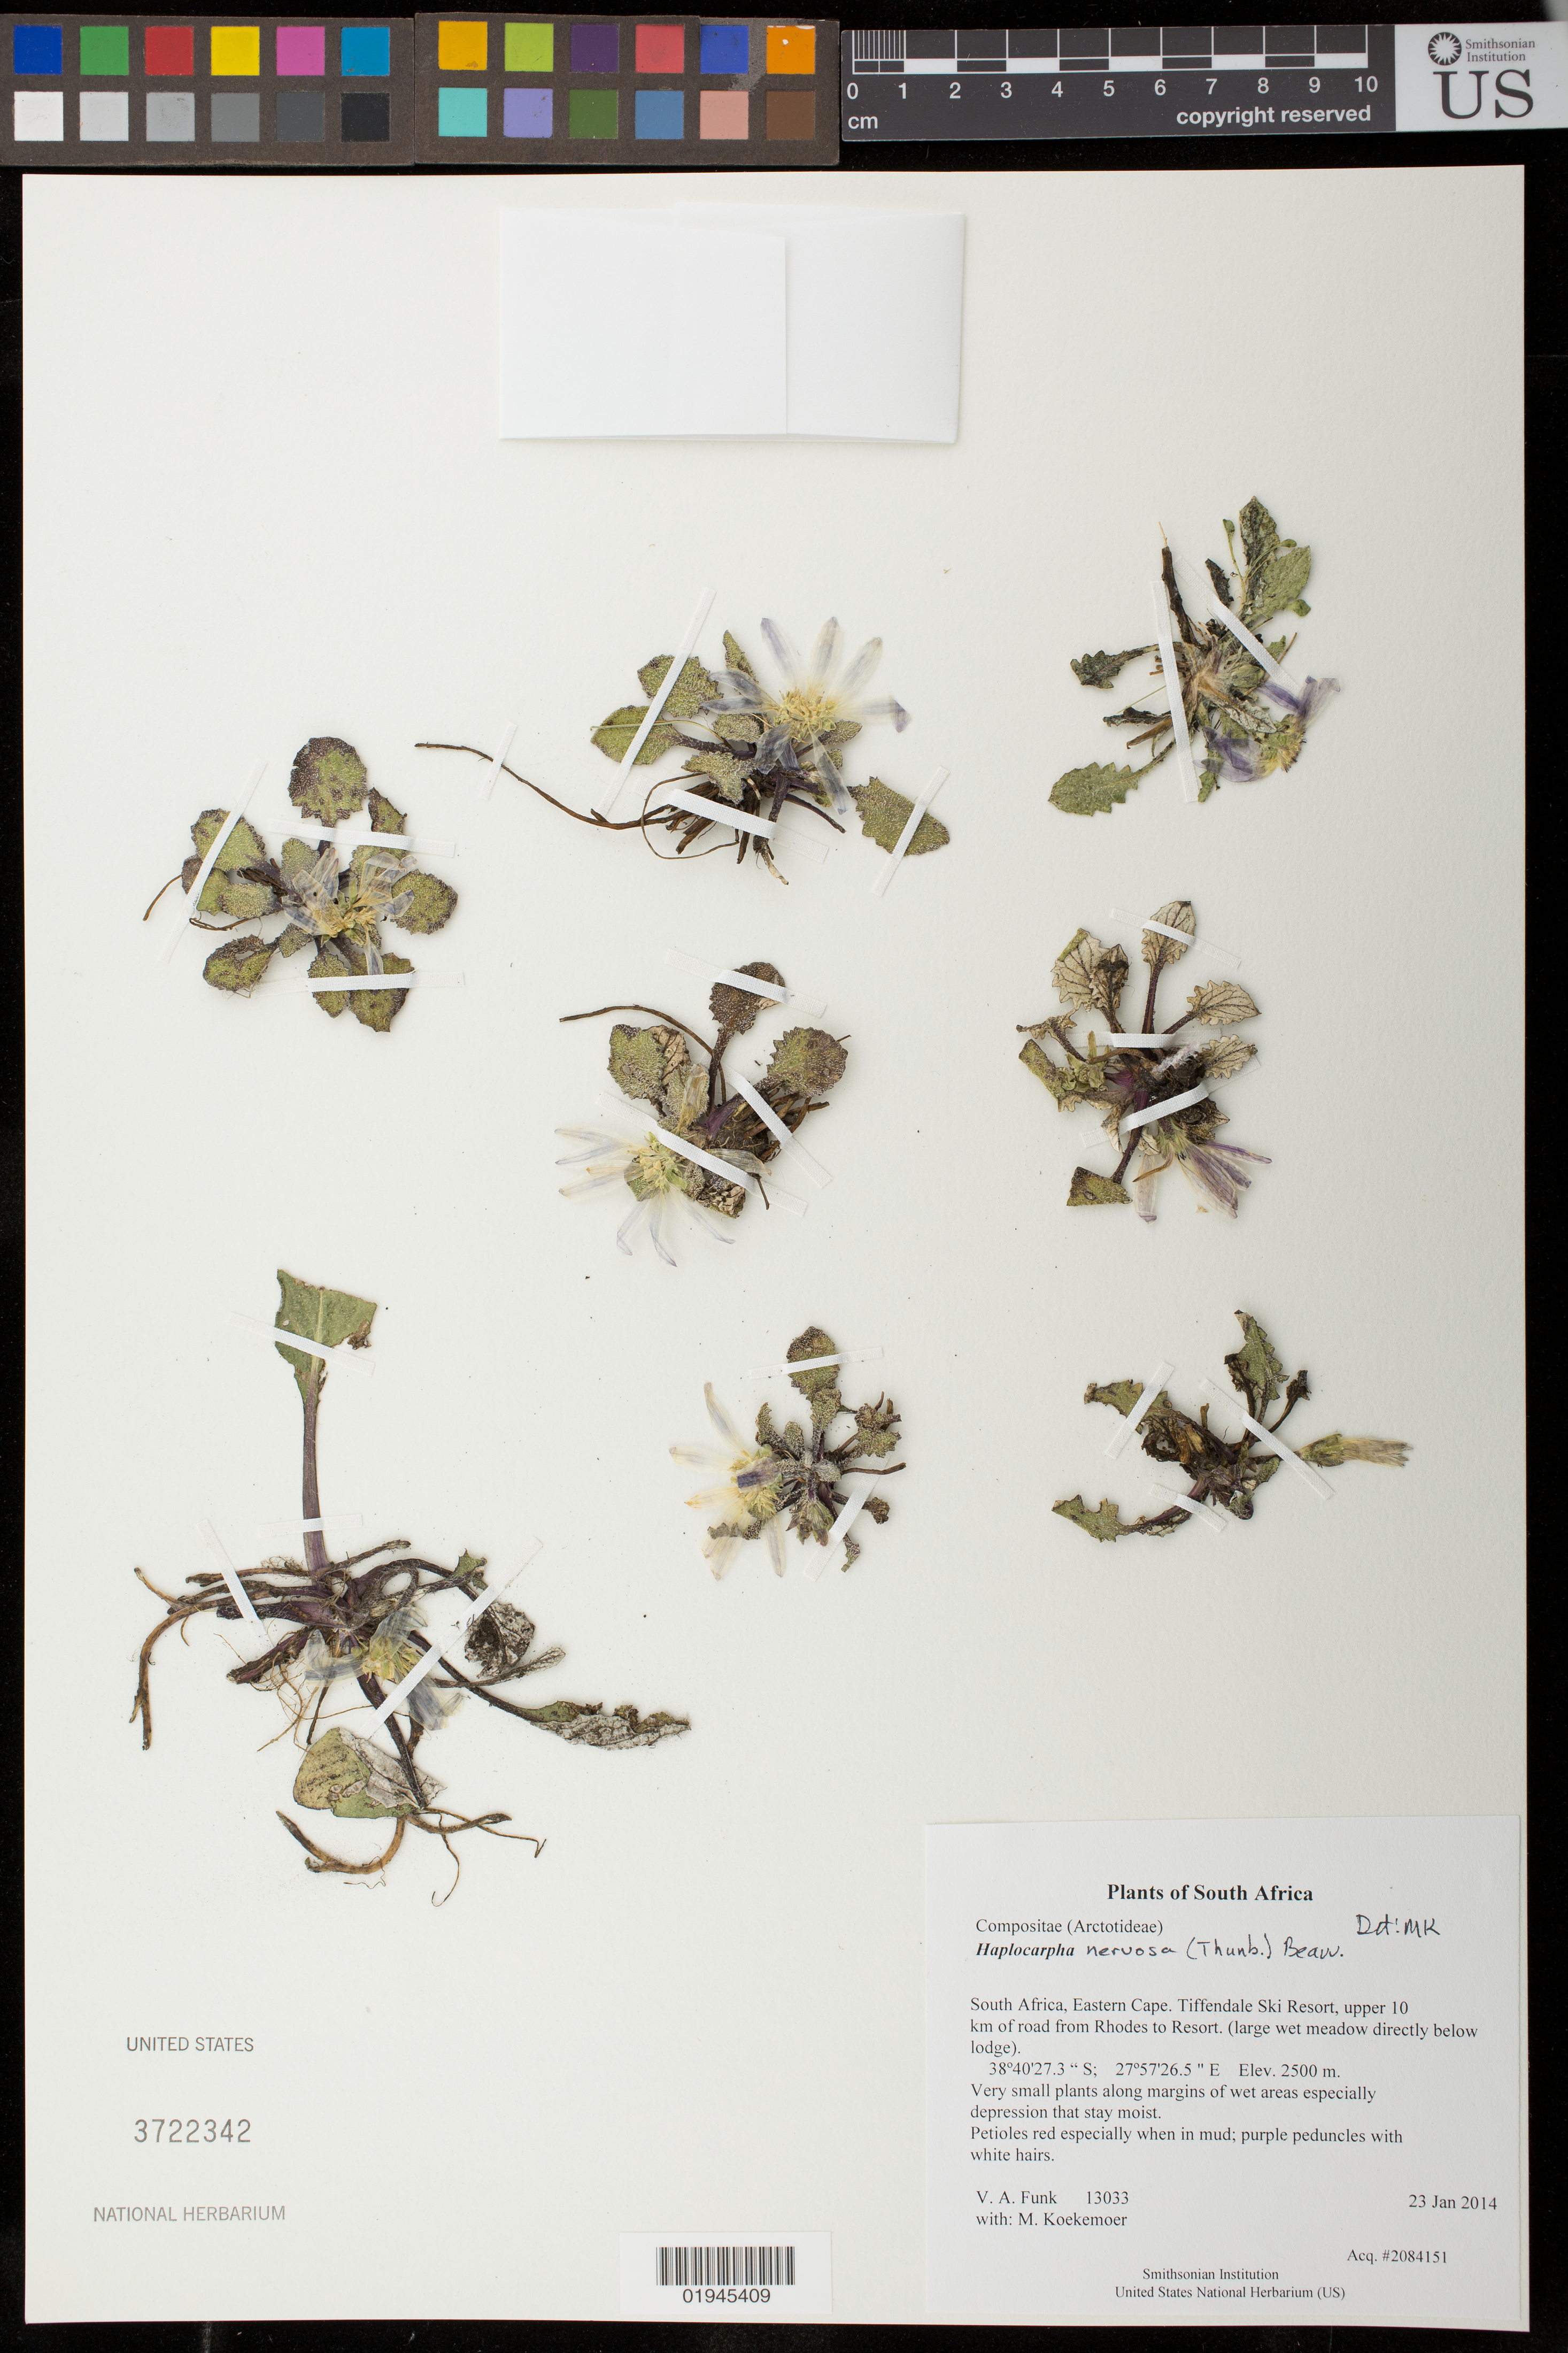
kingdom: Plantae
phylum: Tracheophyta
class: Magnoliopsida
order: Asterales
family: Asteraceae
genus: Haplocarpha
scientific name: Haplocarpha nervosa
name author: (Thunb.) P. Beauv.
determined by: Koekemoer, M.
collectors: M. Koekemoer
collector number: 13033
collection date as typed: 23 Jan 2014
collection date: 2014-01-23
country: South Africa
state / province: Eastern Cape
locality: Tiffendale Ski Resort, upper 10 km of road from Rhodes to Resort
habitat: Very small plants along margins of wet areas especially depression that stay moist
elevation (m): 2500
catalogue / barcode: US 3722342